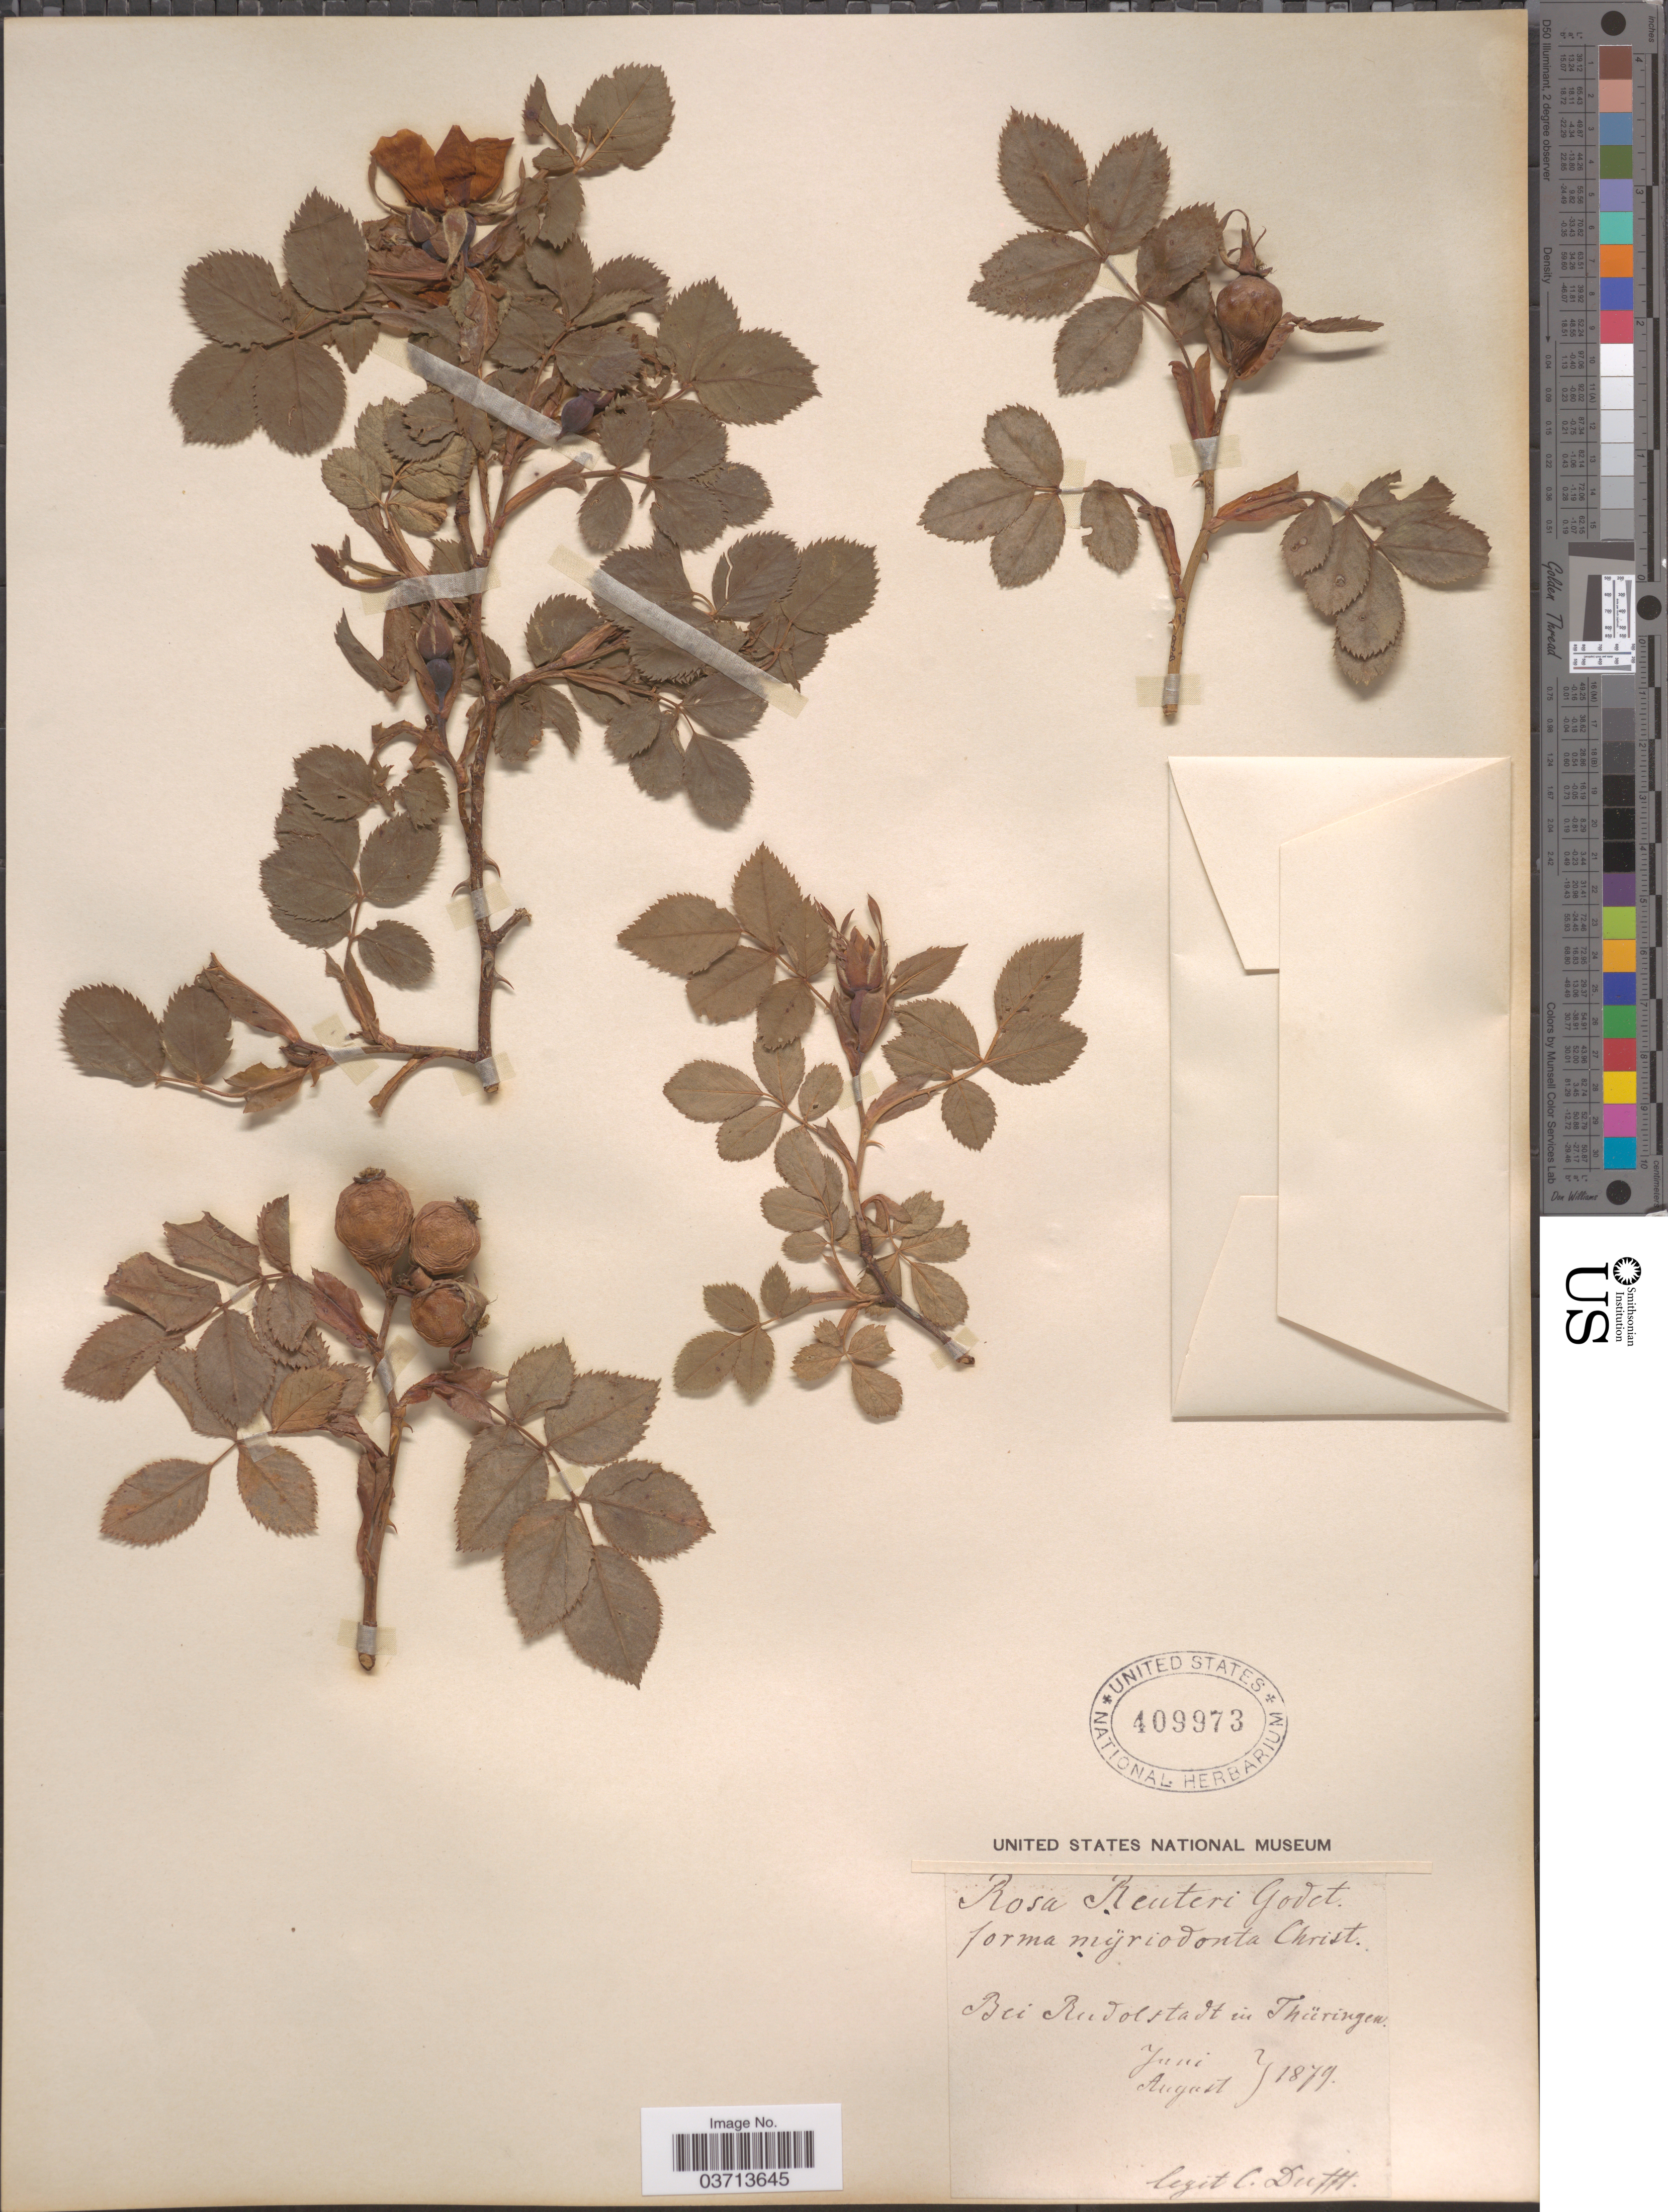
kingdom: Plantae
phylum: Tracheophyta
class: Magnoliopsida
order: Rosales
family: Rosaceae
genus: Rosa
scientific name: Rosa reuteri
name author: (Godet) Reut.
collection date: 1879-06/1879-08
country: Germany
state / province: Thuringia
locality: Bei Rudolstadt in Thüringen.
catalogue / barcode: US 409973